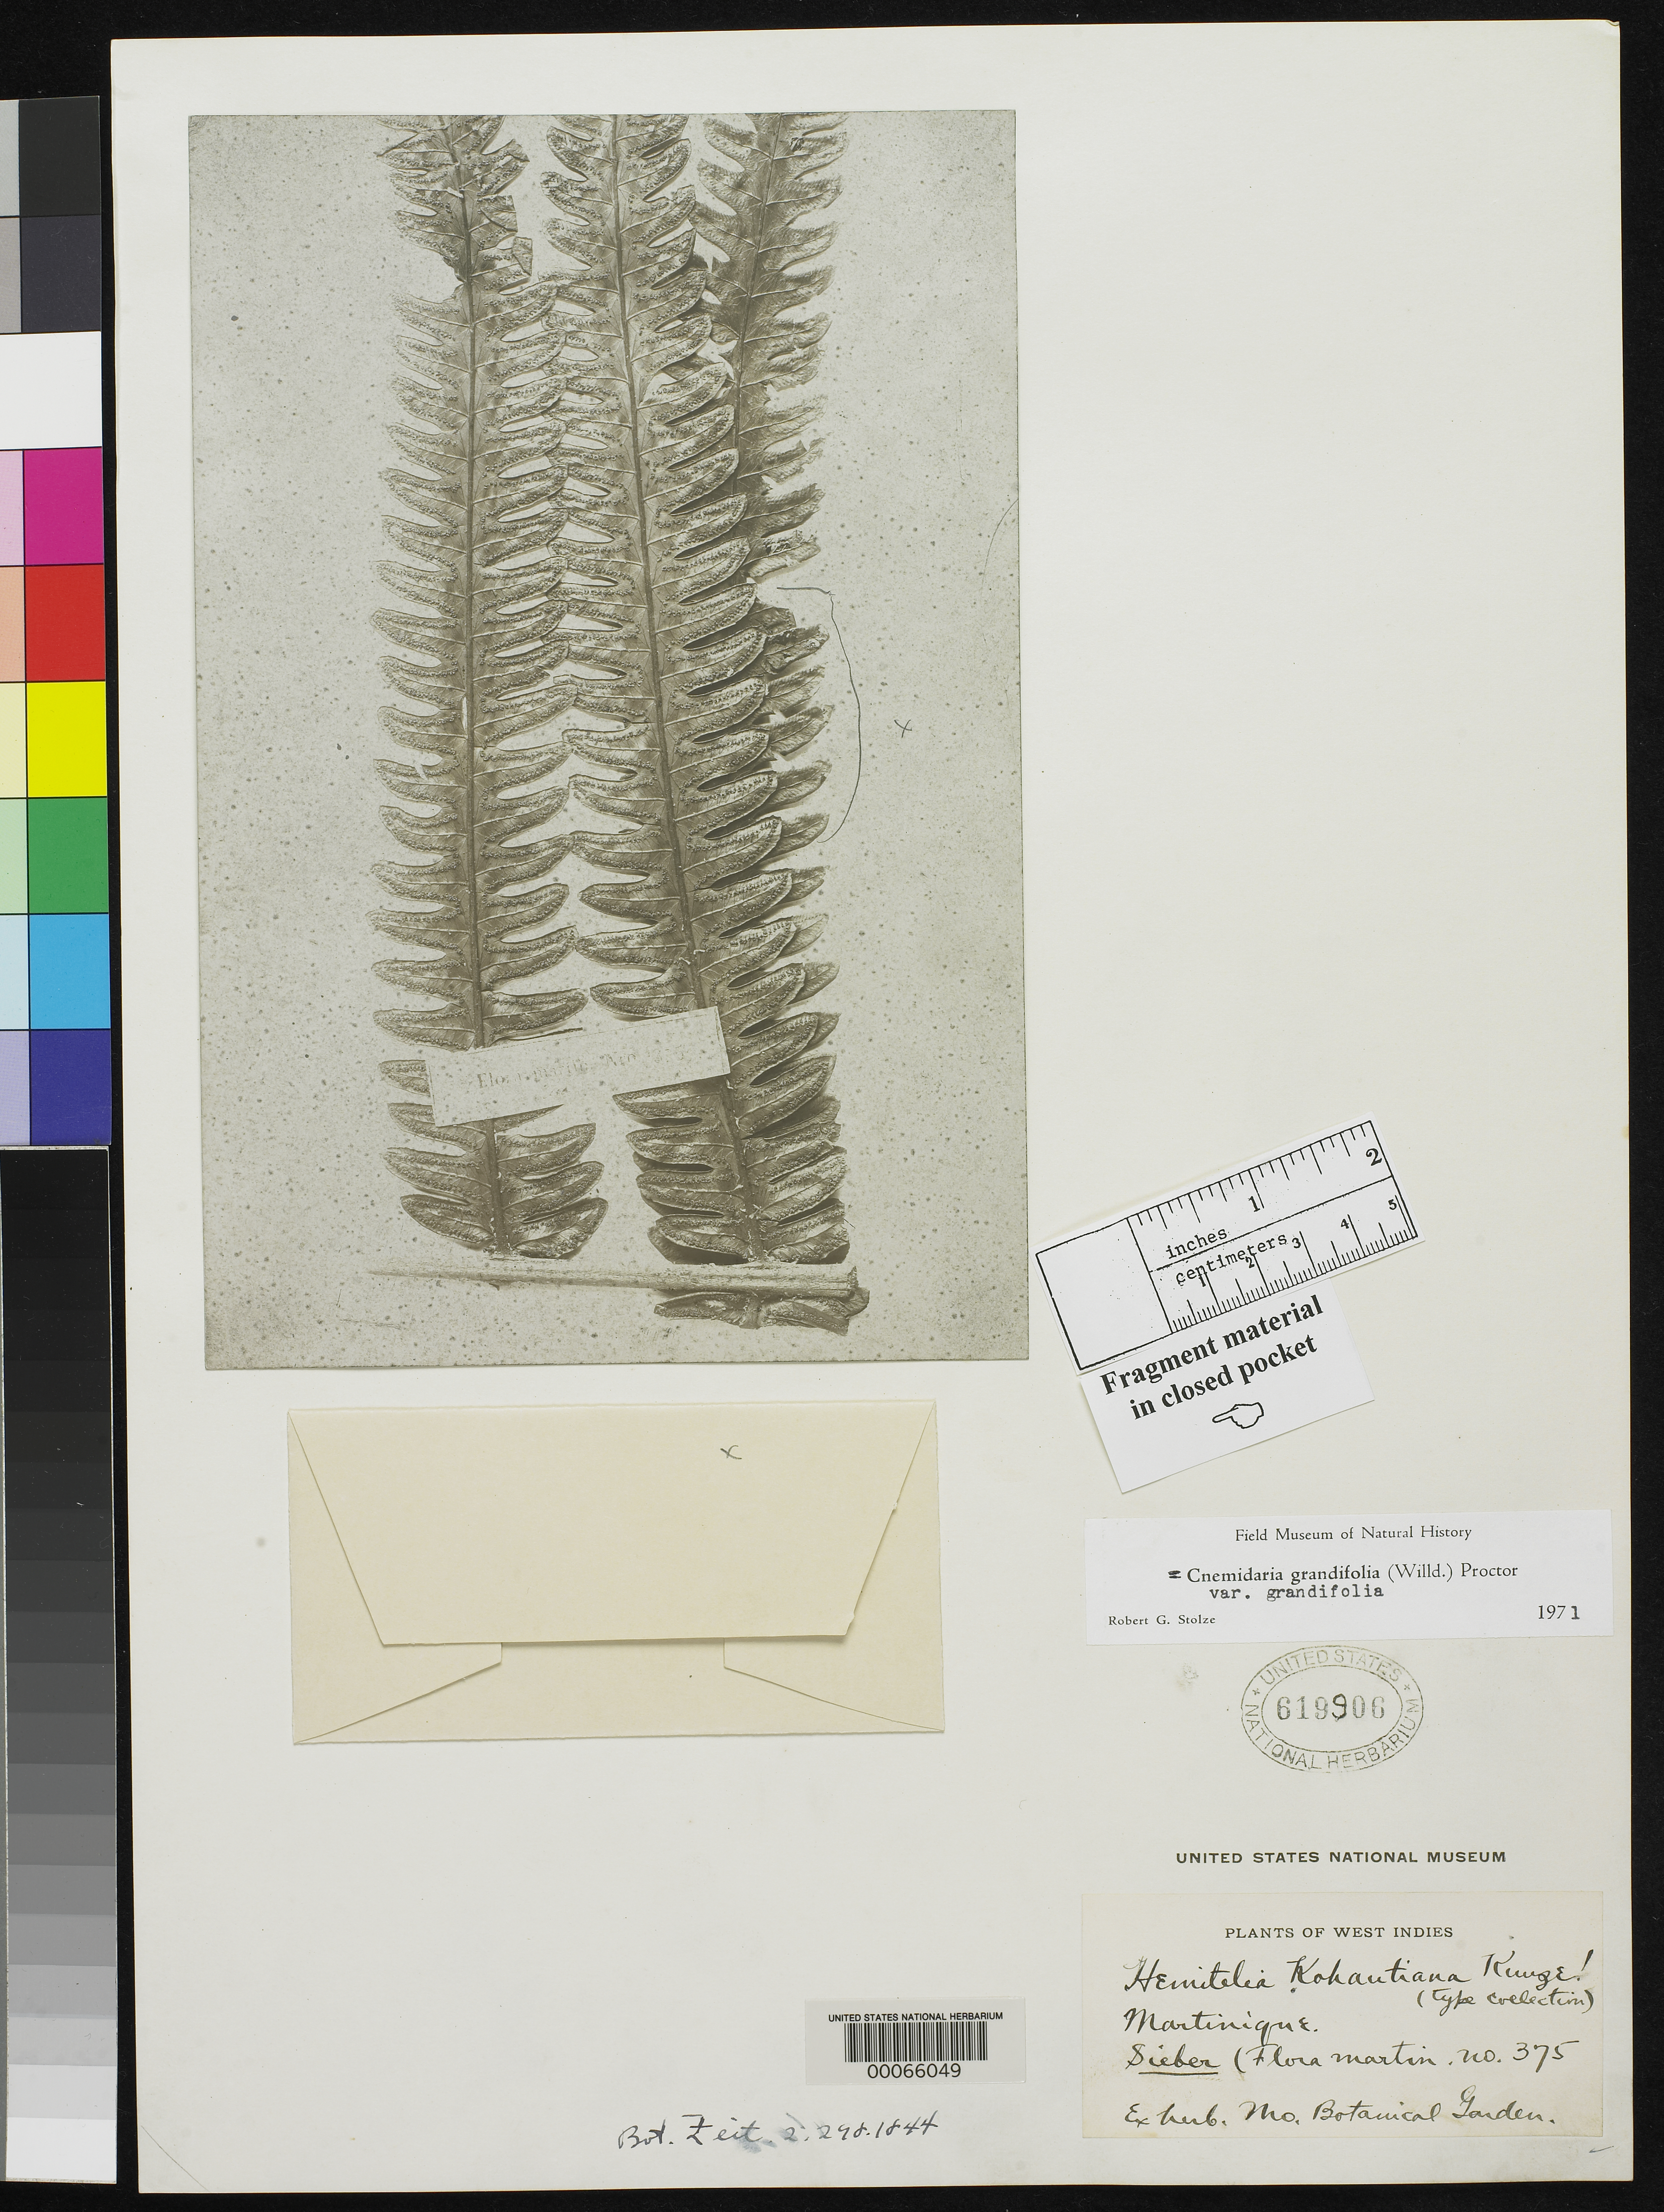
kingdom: Plantae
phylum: Tracheophyta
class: Polypodiopsida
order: Cyatheales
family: Cyatheaceae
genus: Hemitelia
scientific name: Hemitelia kohantiana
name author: Kunze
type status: Type Collection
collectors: F. W. Sieber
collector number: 375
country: Martinique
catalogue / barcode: US 619906